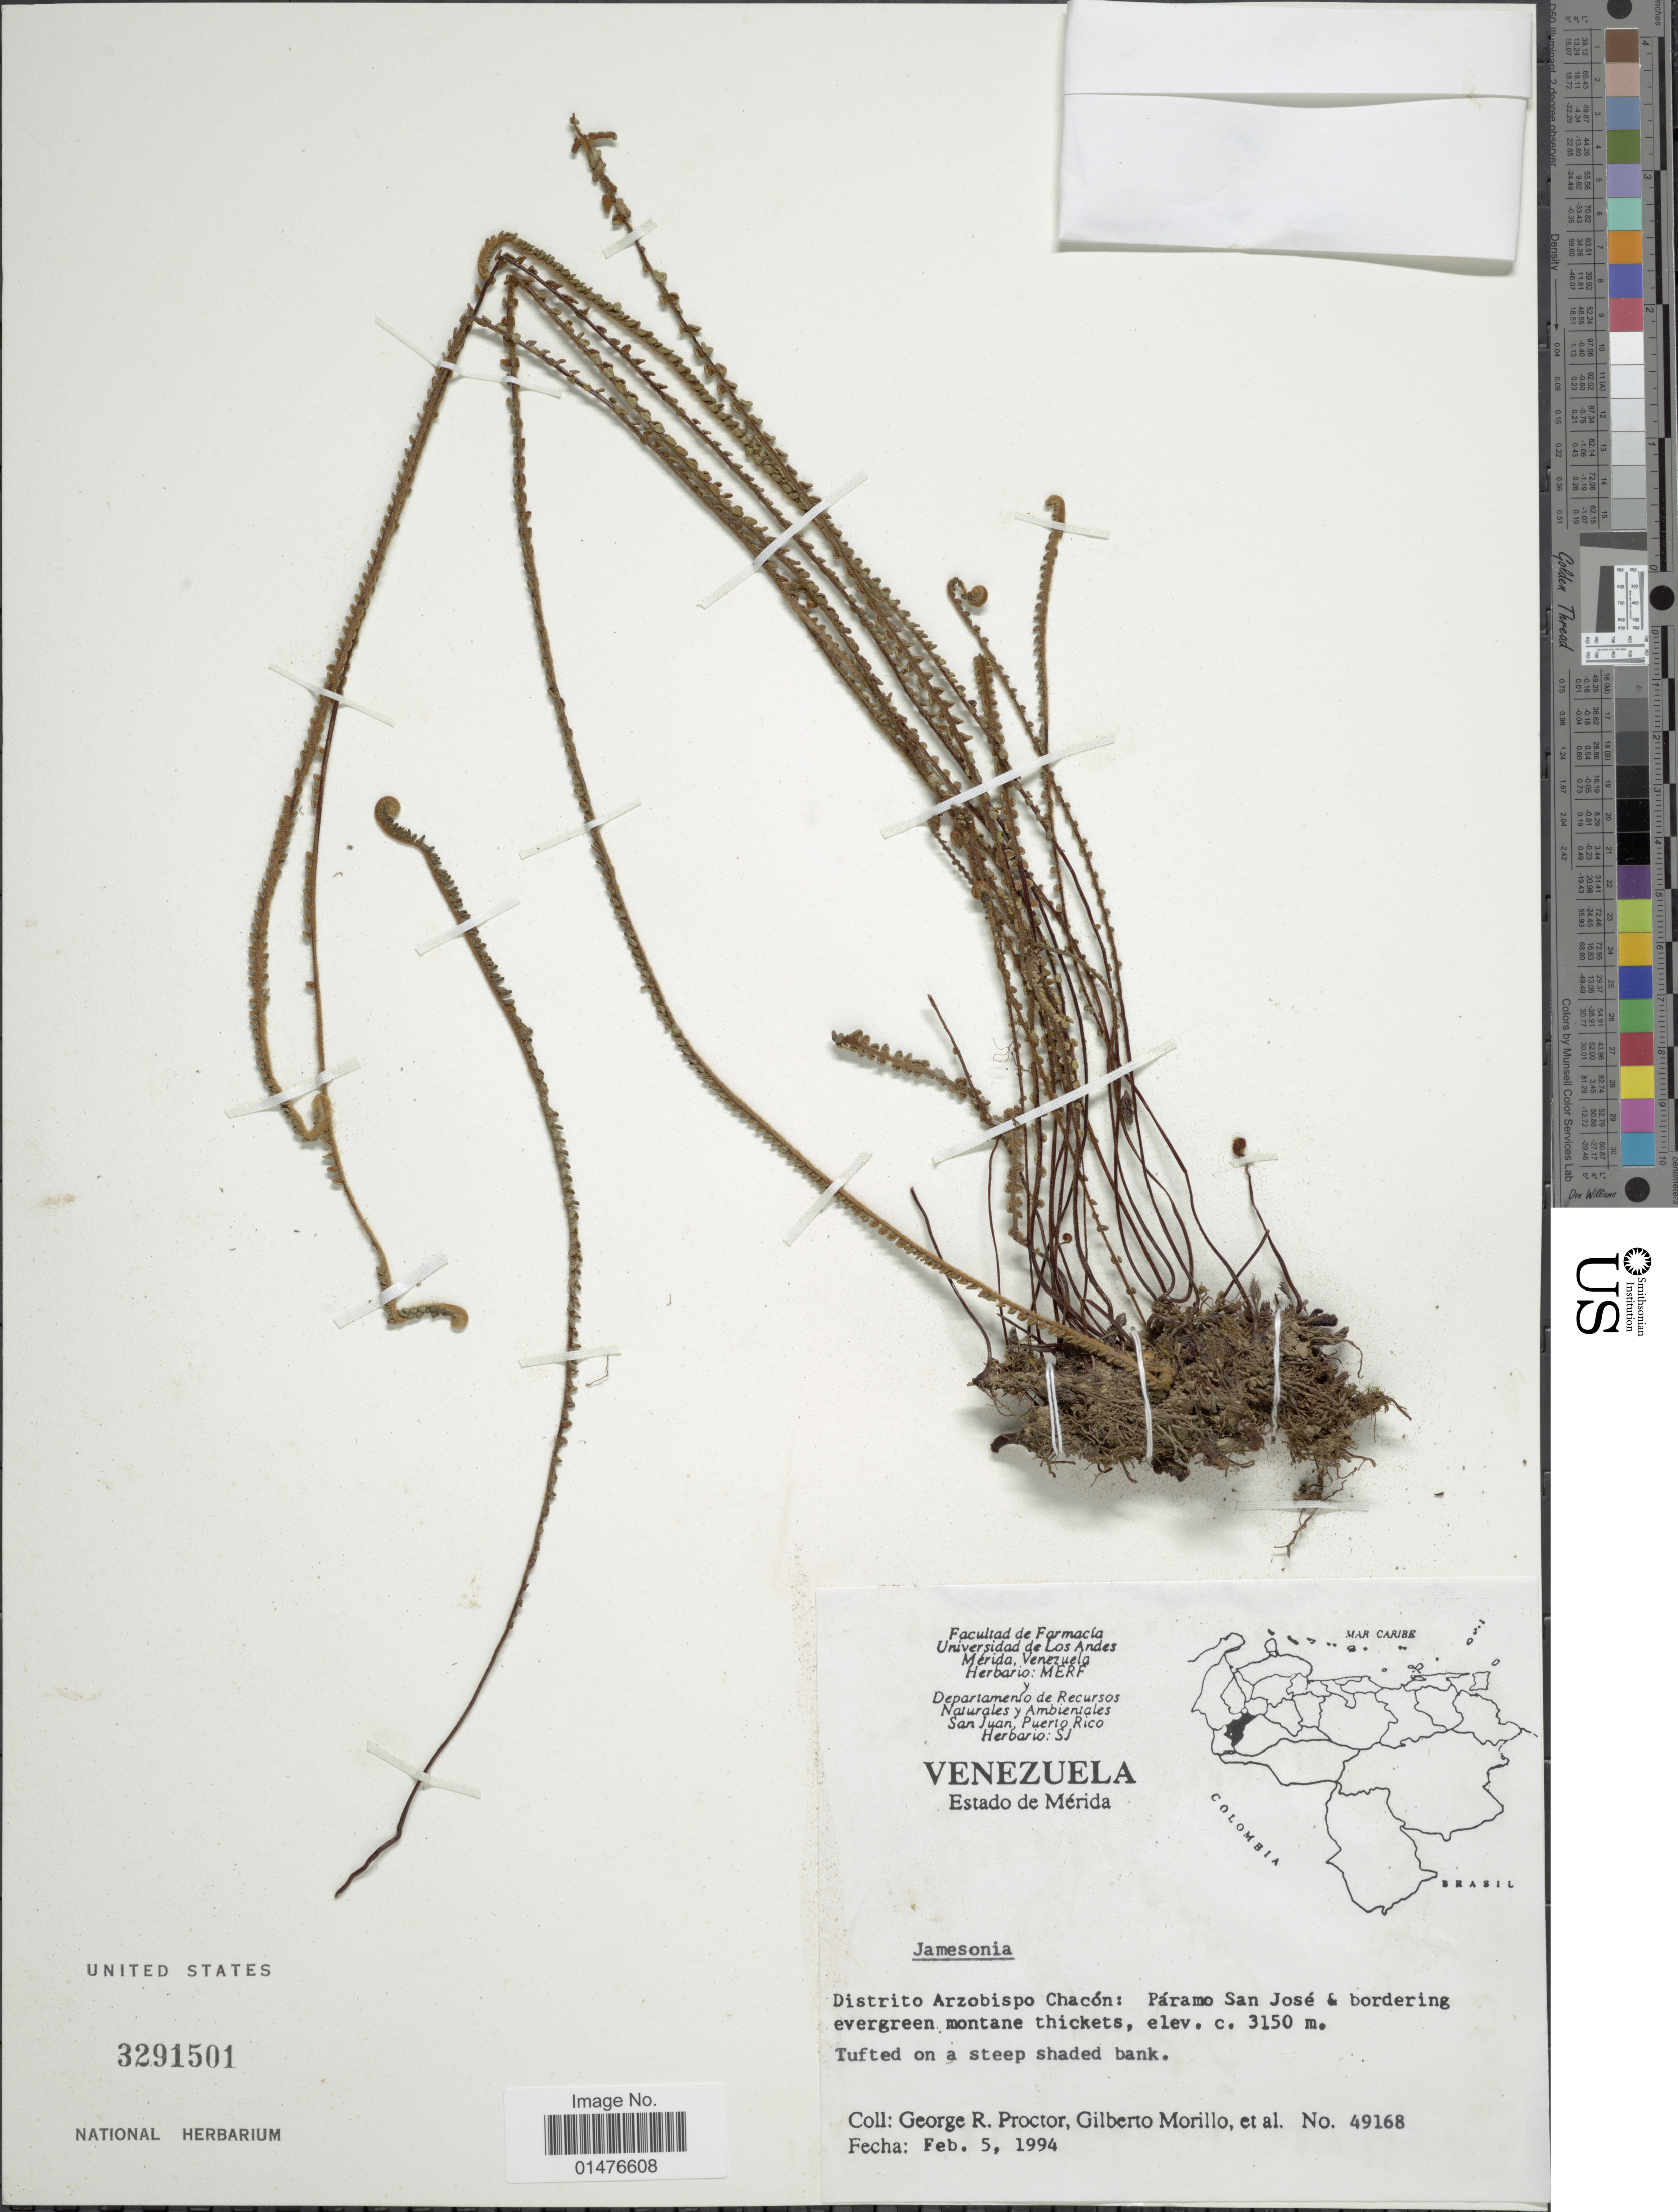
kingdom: Plantae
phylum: Tracheophyta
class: Polypodiopsida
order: Polypodiales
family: Pteridaceae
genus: Jamesonia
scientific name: Jamesonia sp.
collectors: G. R. Proctor, G. N. Morillo & et al.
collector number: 49168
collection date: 1994-02-05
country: Venezuela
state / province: Mérida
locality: Distrito Arzobispo Chacón: Páramo San José & bordering evergreen montane thickets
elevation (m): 3150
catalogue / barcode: US 3291501